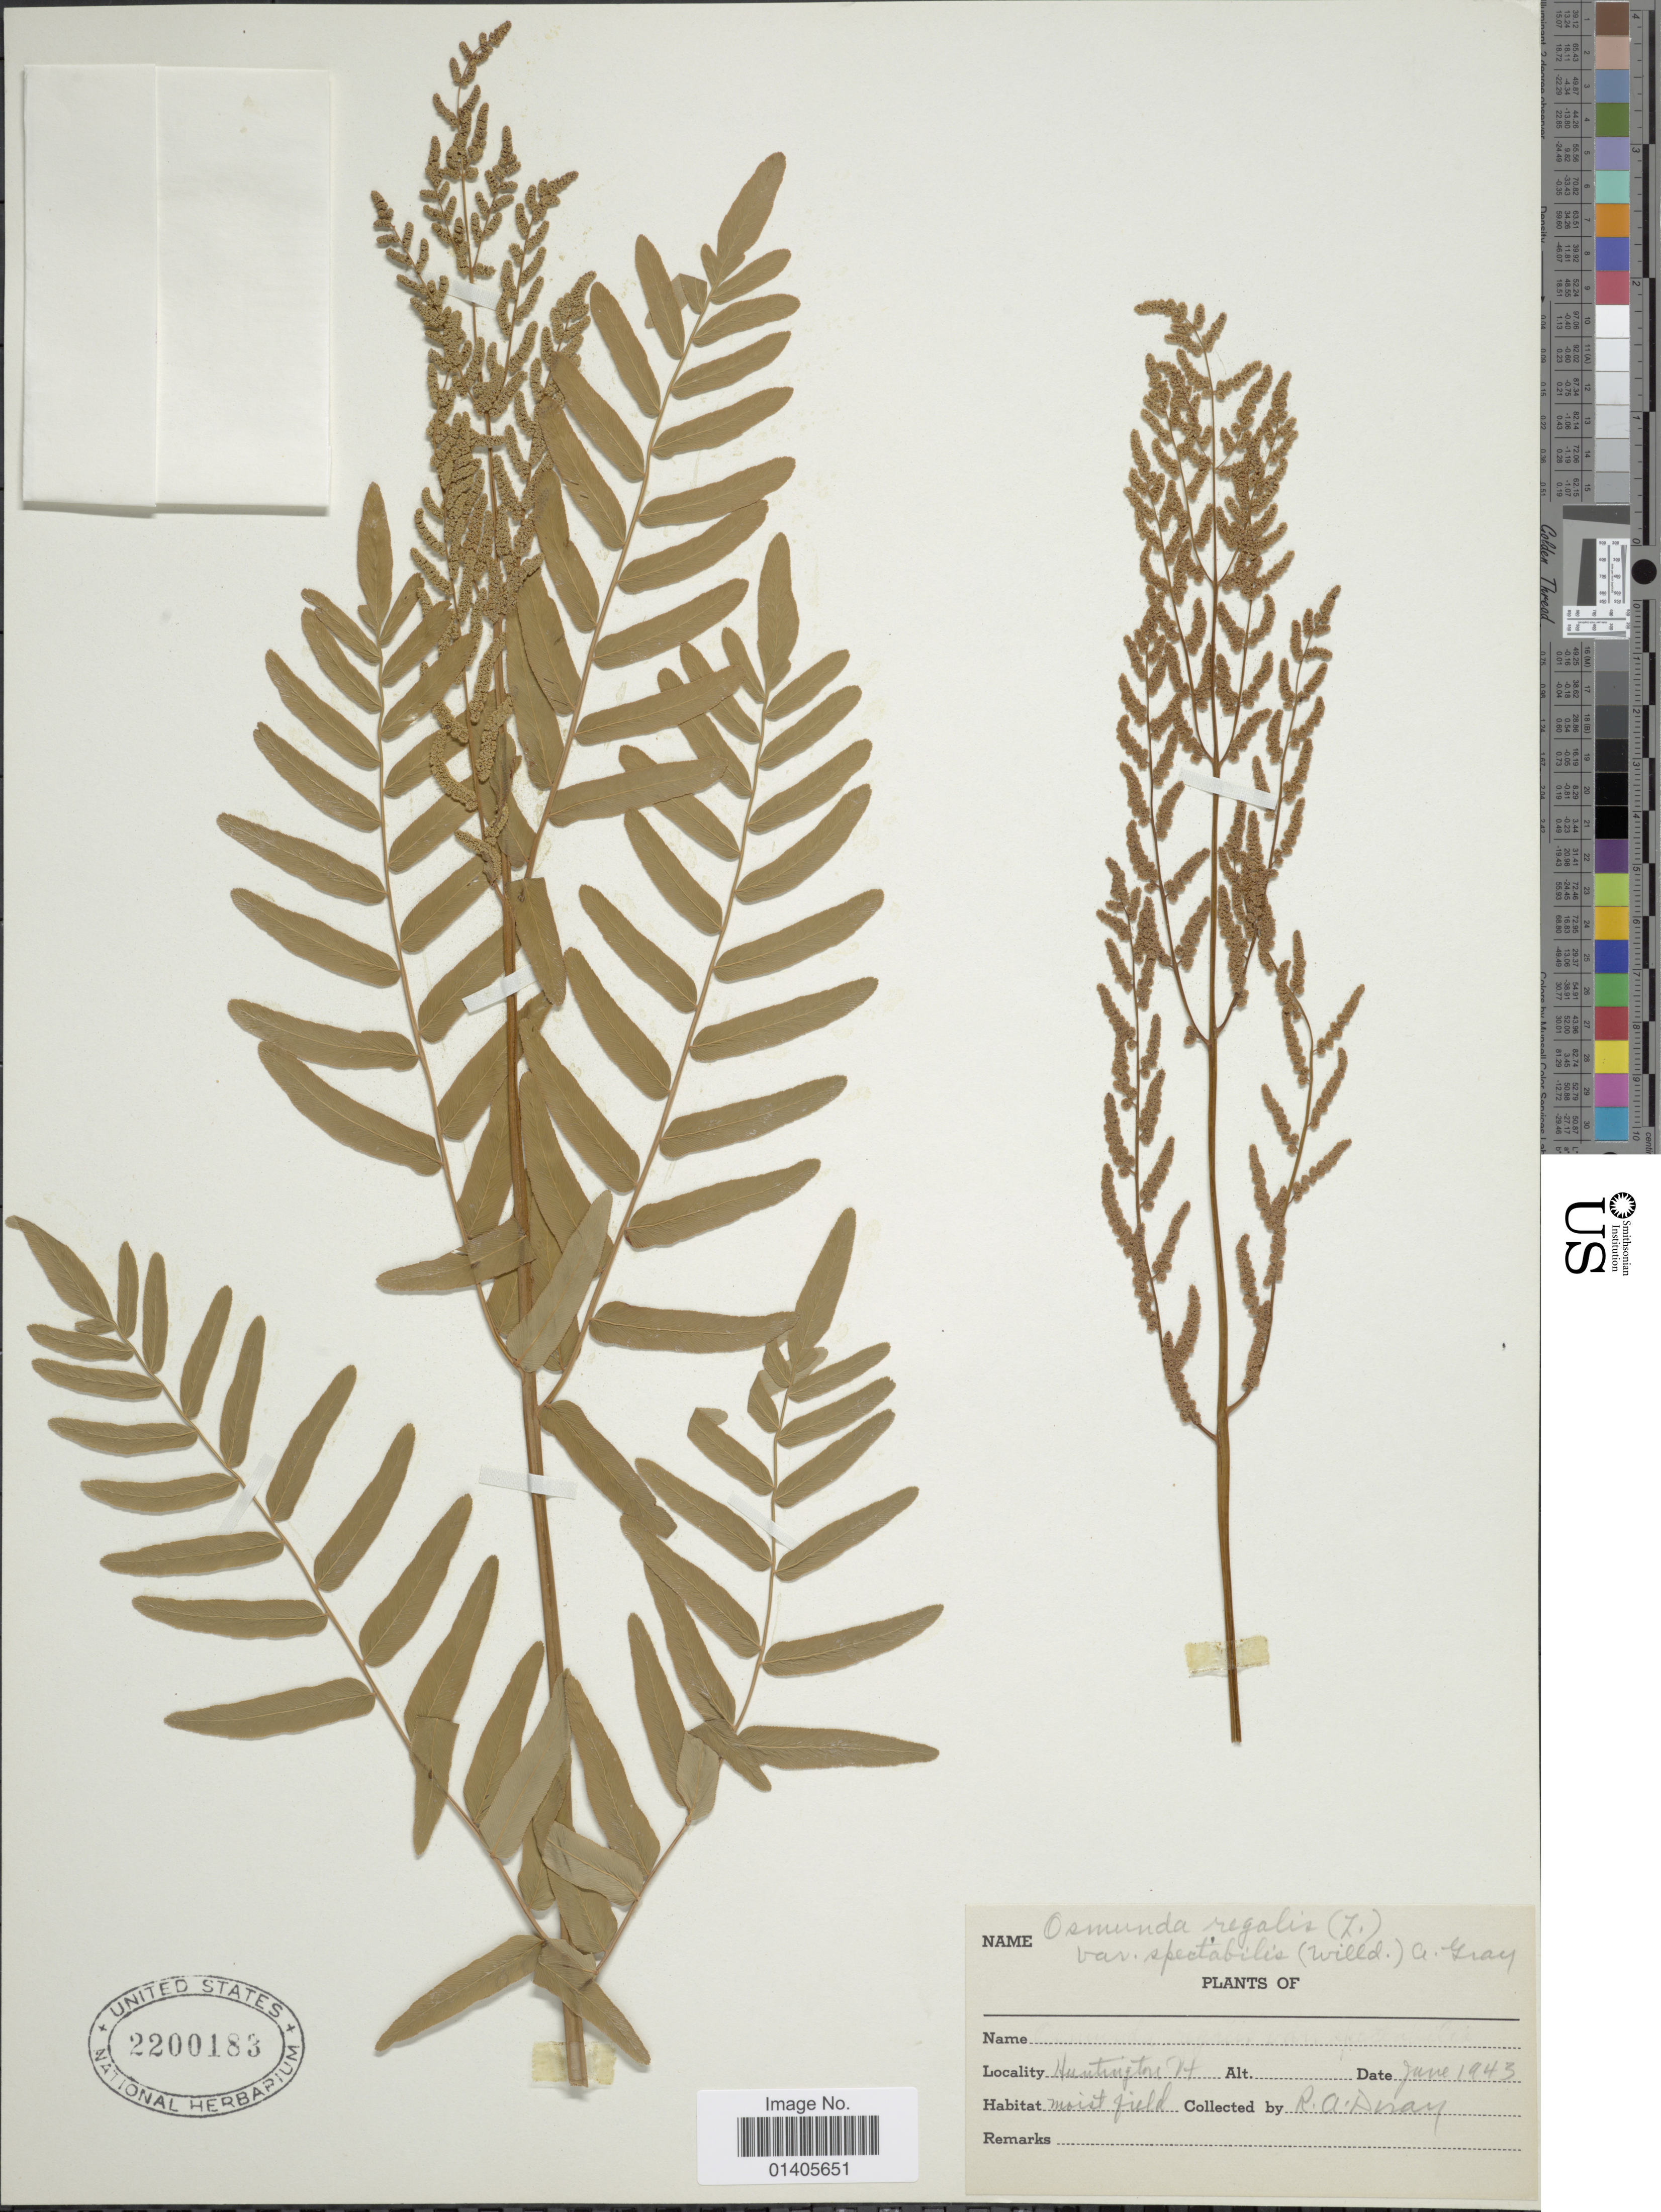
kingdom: Plantae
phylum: Tracheophyta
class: Polypodiopsida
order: Osmundales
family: Osmundaceae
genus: Osmunda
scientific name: Osmunda regalis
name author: L.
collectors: R. Doray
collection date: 1943-06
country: United States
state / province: Vermont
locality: Huntington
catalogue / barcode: US 2200183